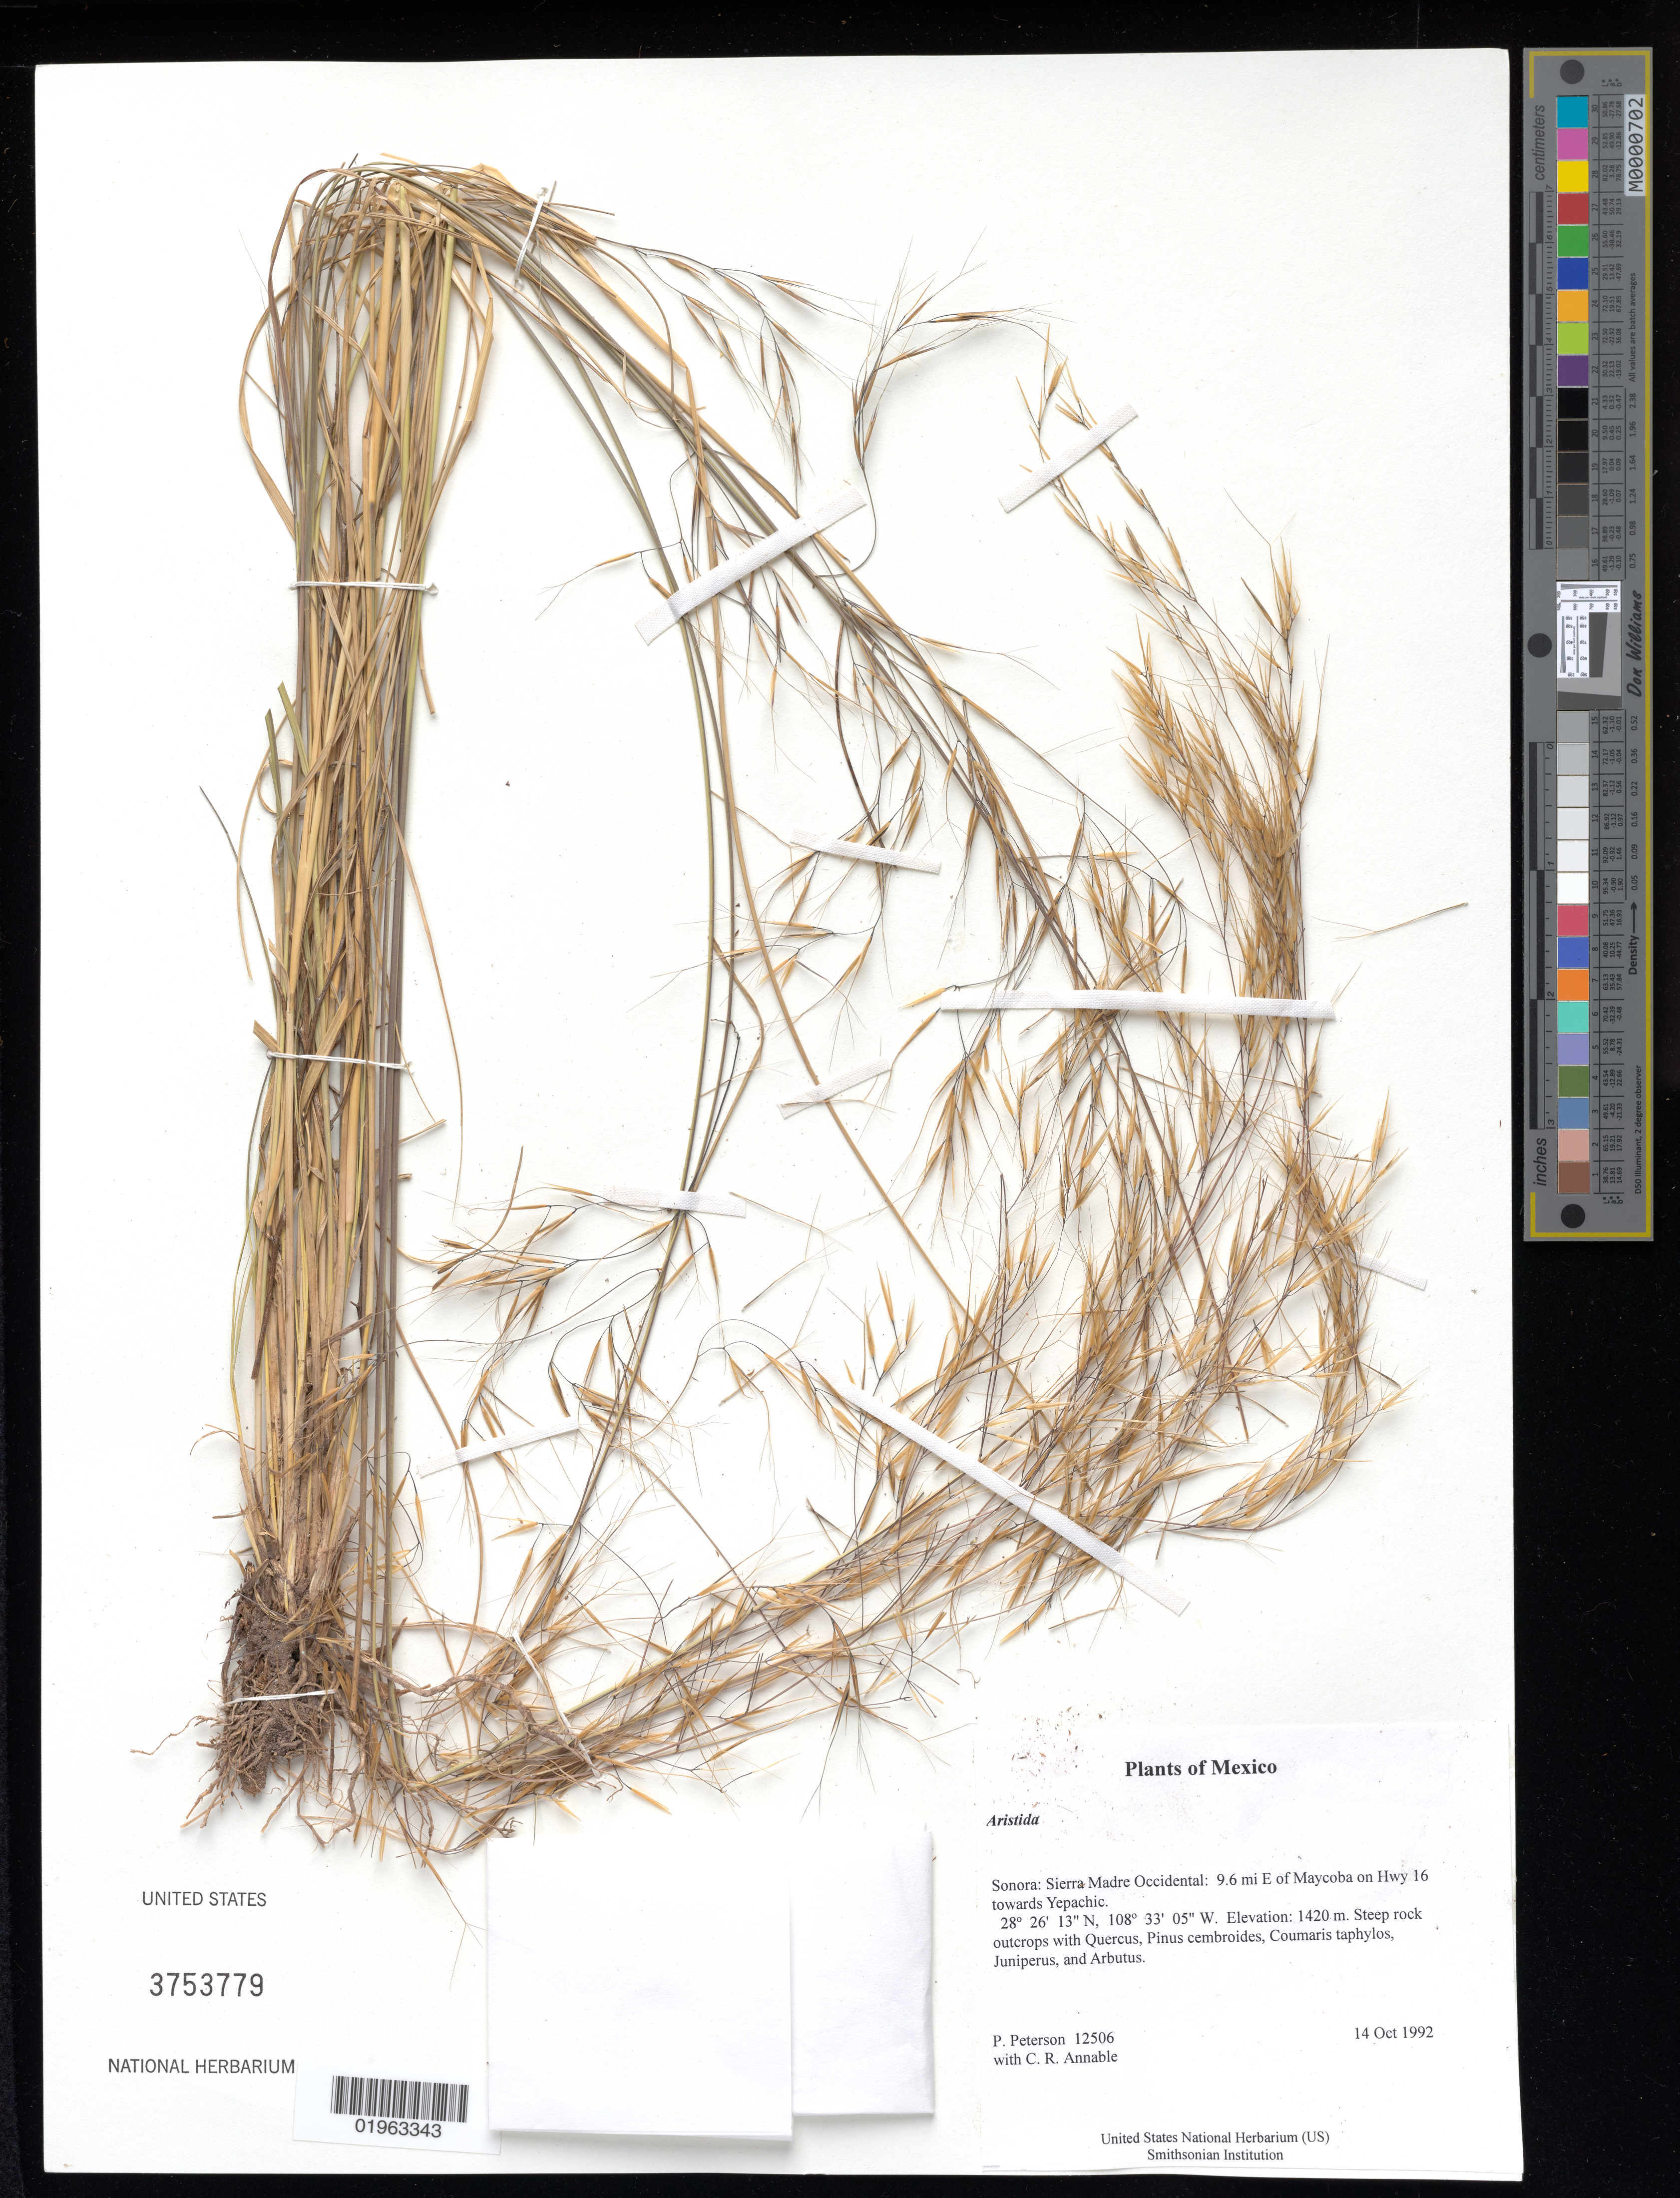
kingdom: Plantae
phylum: Tracheophyta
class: Liliopsida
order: Poales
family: Poaceae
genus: Aristida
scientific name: Aristida sp.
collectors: P. M. Peterson & C. R. Annable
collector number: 12506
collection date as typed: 14 Oct 1992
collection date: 1992-10-14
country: Mexico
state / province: Sonora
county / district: Sierra Madre Occidental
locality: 9.6 mi E of Maycoba on Hwy 16 towards Yepachic.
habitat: Steep rock outcrops with Quercus, Pinus cembroides, Coumaris taphylos, Juniperus, and Arbutus.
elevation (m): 1420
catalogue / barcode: US 3753779